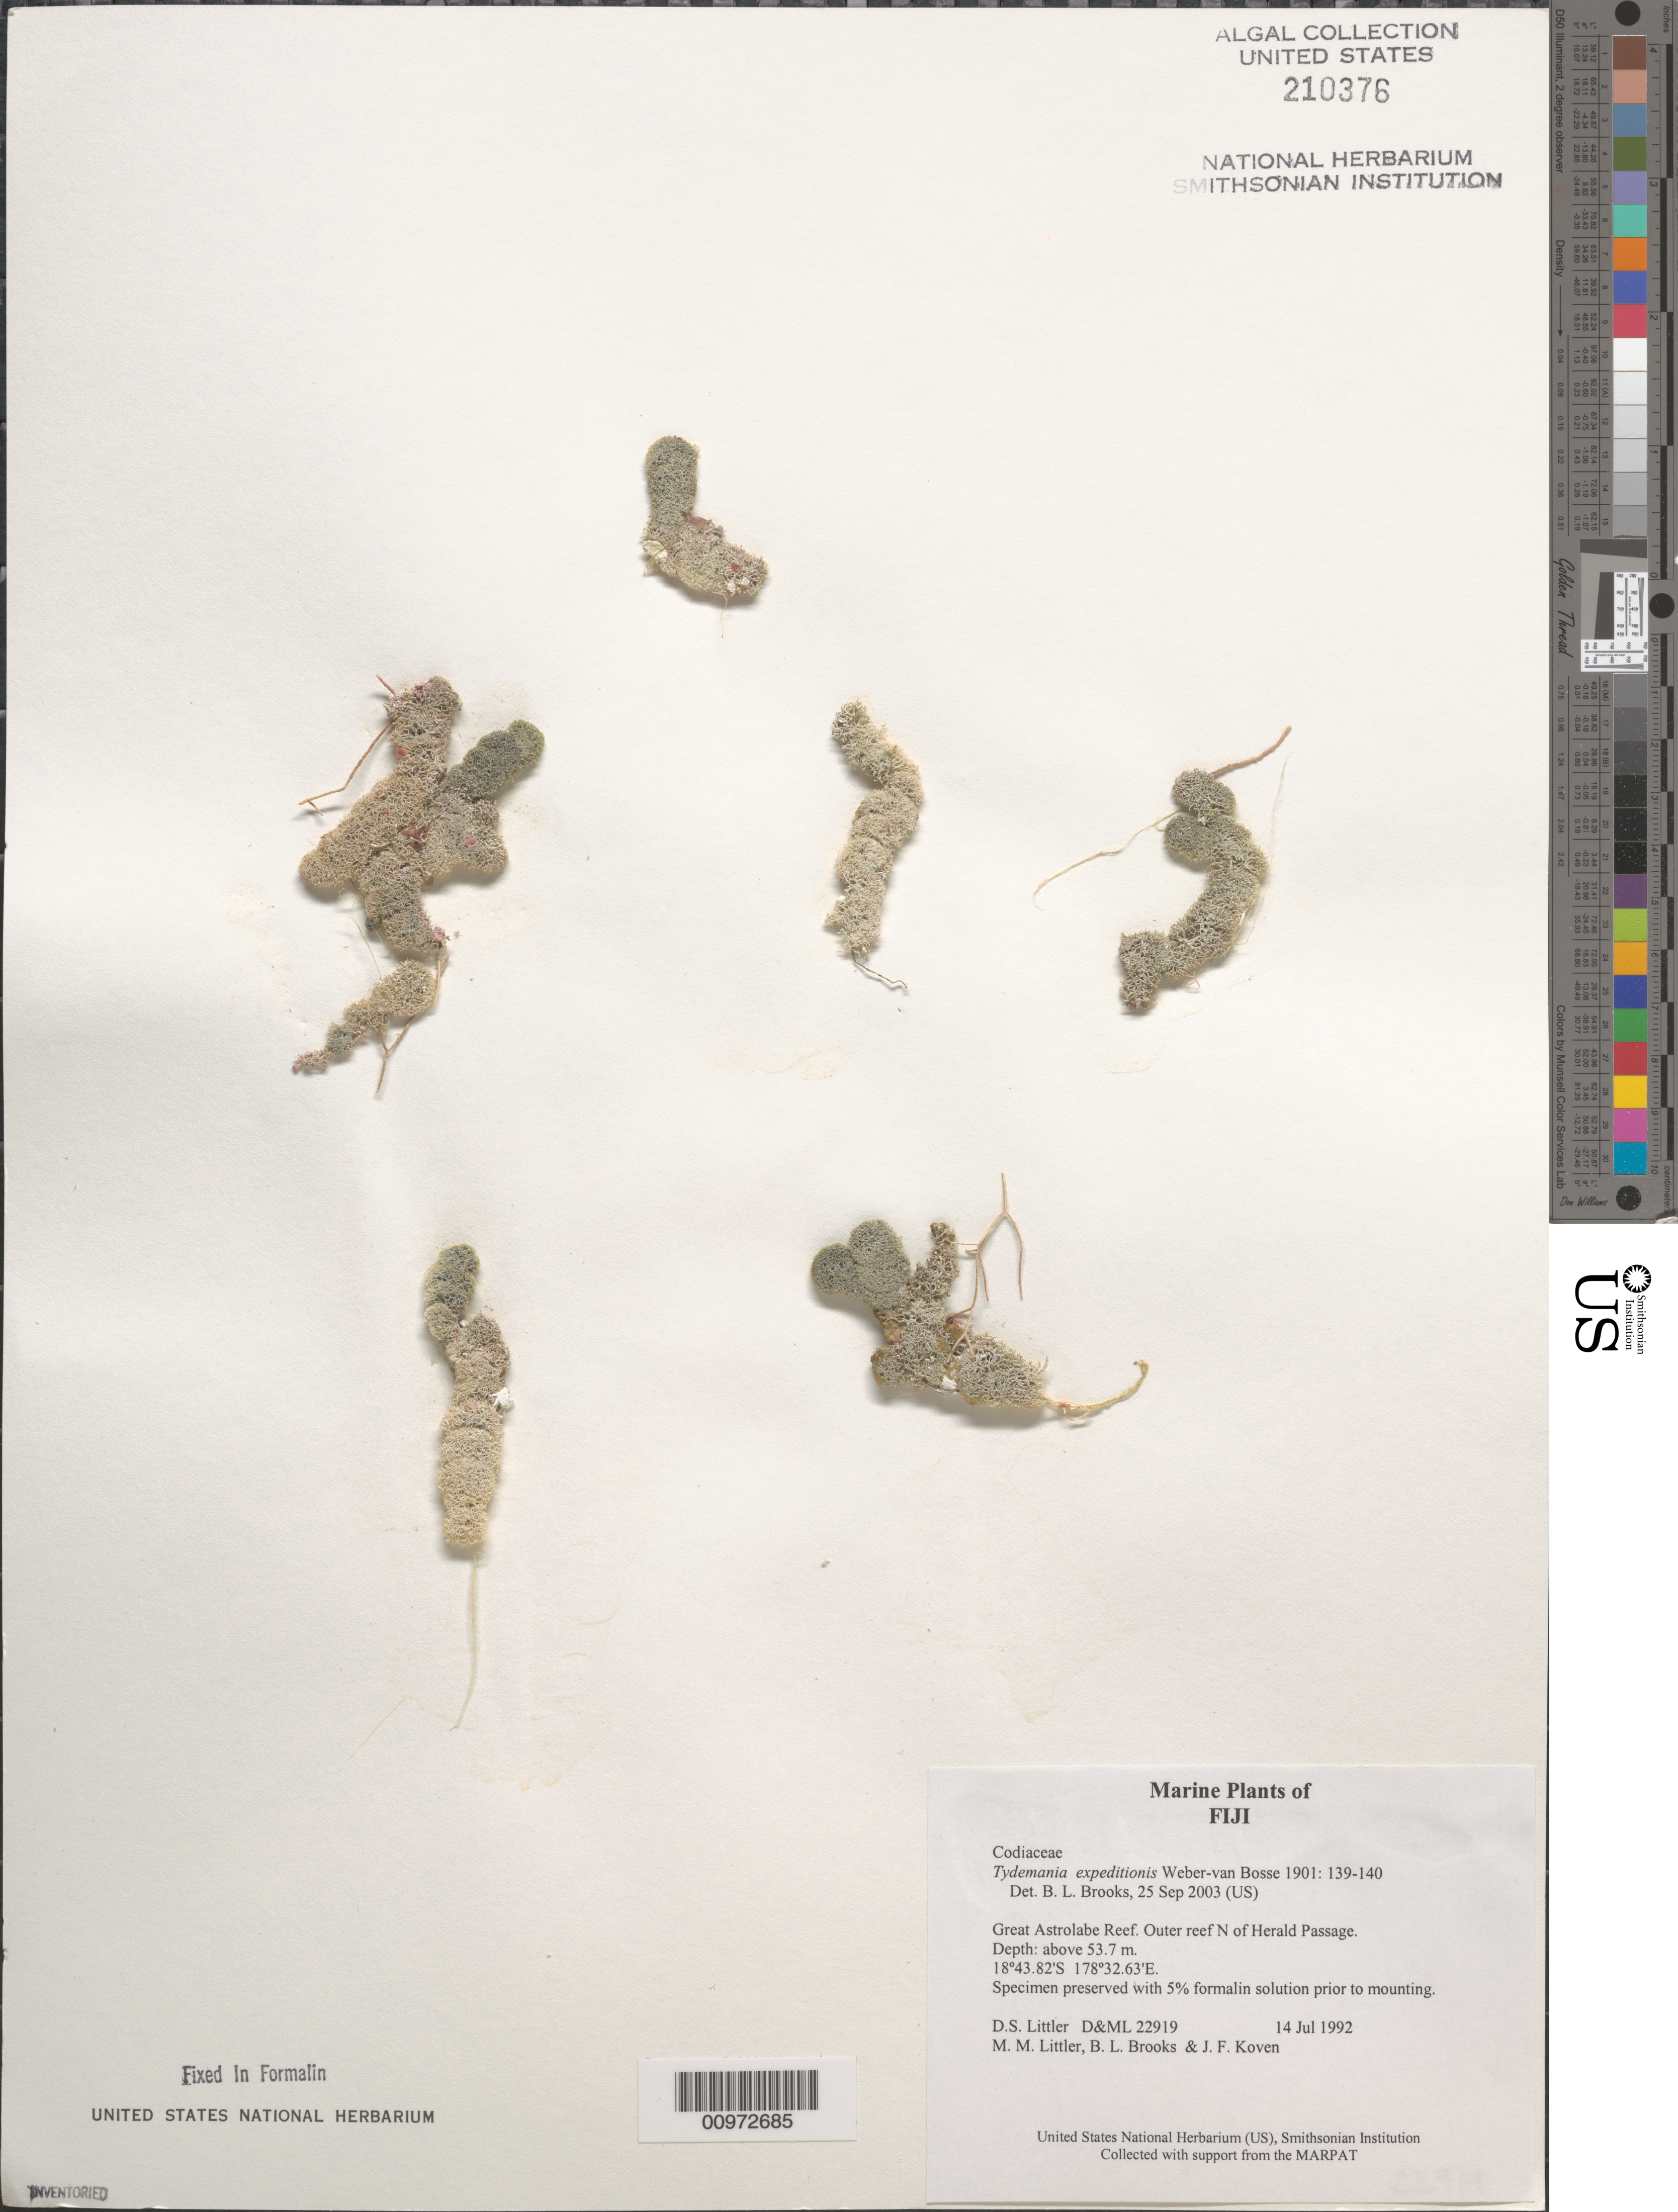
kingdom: Plantae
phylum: Chlorophyta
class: Ulvophyceae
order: Bryopsidales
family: Udoteaceae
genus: Tydemania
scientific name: Tydemania expeditionis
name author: Weber Bosse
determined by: Brooks, B. L., (BOT), Smithsonian Institution - National Museum of Natural History (UNITED STATES)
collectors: D. S. Littler, M. M. Littler, B. Brooks & J. Koven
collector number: D&ML 22919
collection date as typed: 14 Jul 1992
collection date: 1992-07-14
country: Fiji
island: Great Astrolabe Reef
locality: Great Astrolabe Reef, outer reef north of Herald Passage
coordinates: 18 43.82'S, 178 32.63'E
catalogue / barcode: US 210376